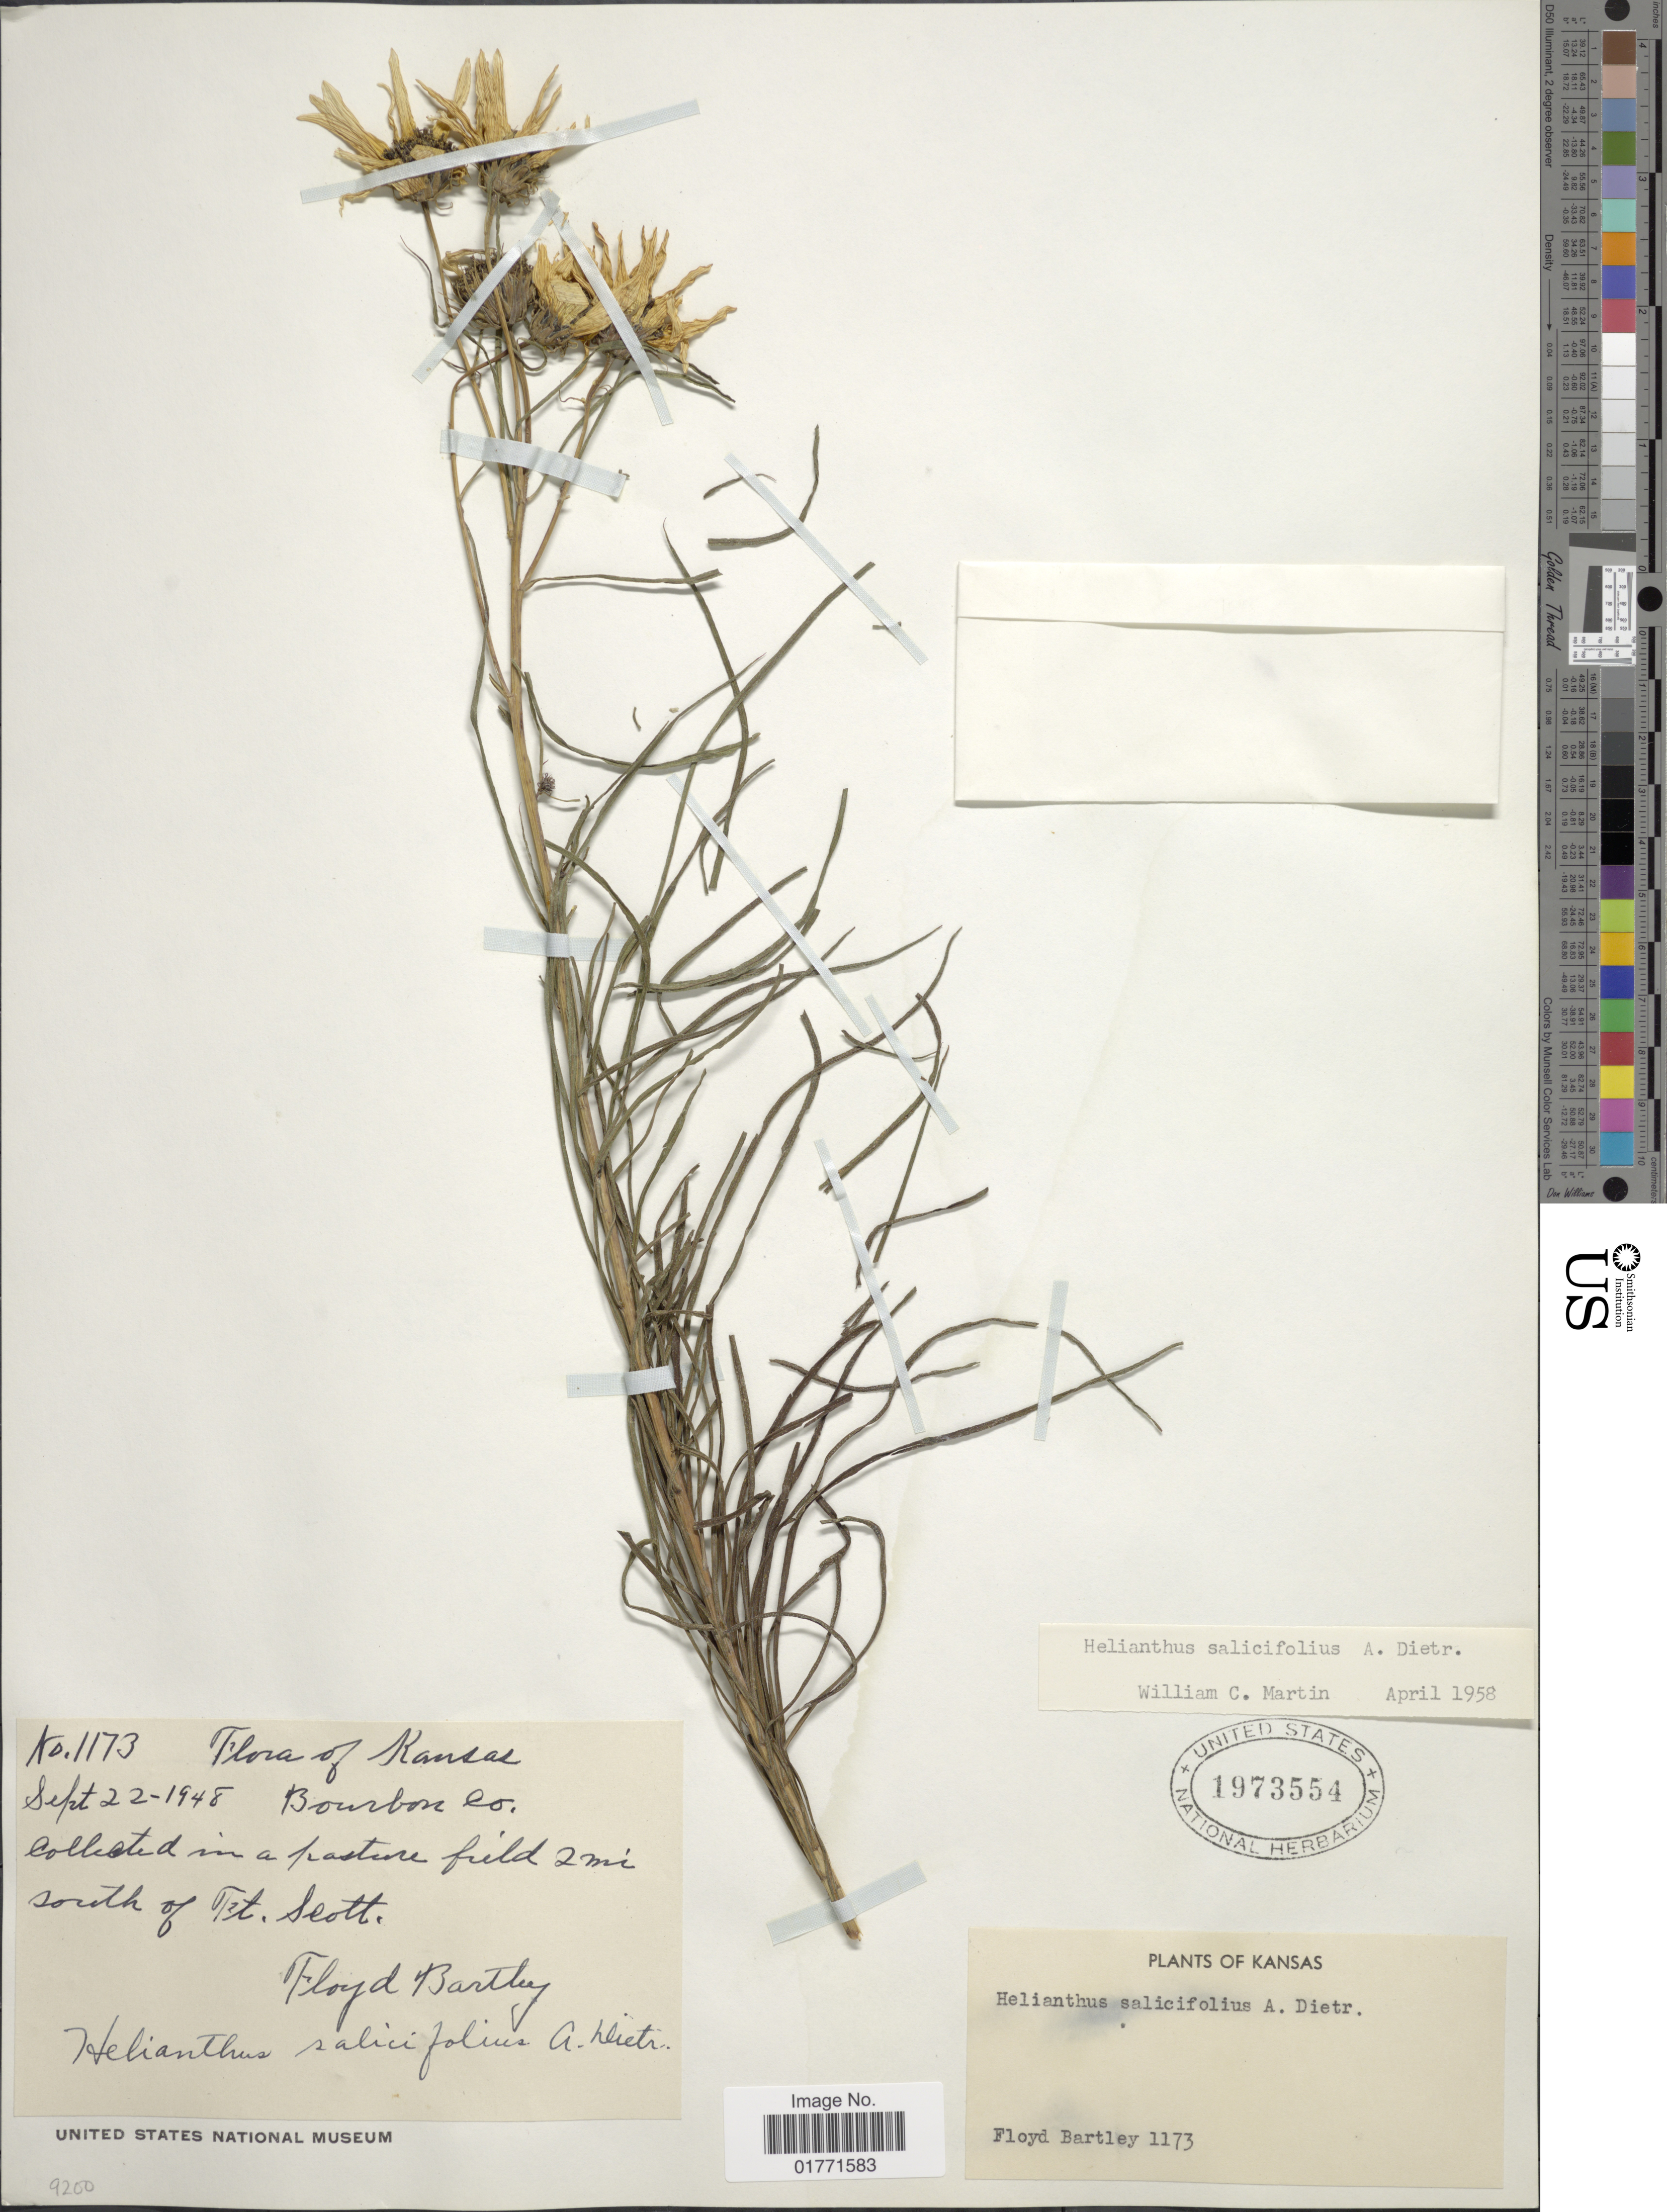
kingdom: Plantae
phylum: Tracheophyta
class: Magnoliopsida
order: Asterales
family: Asteraceae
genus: Helianthus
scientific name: Helianthus salicifolius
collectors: F. Bartley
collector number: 1173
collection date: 1948-09-22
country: United States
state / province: Kansas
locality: Bourbon Co. 2 mi south of Ft. Cott.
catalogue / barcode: US 1973554